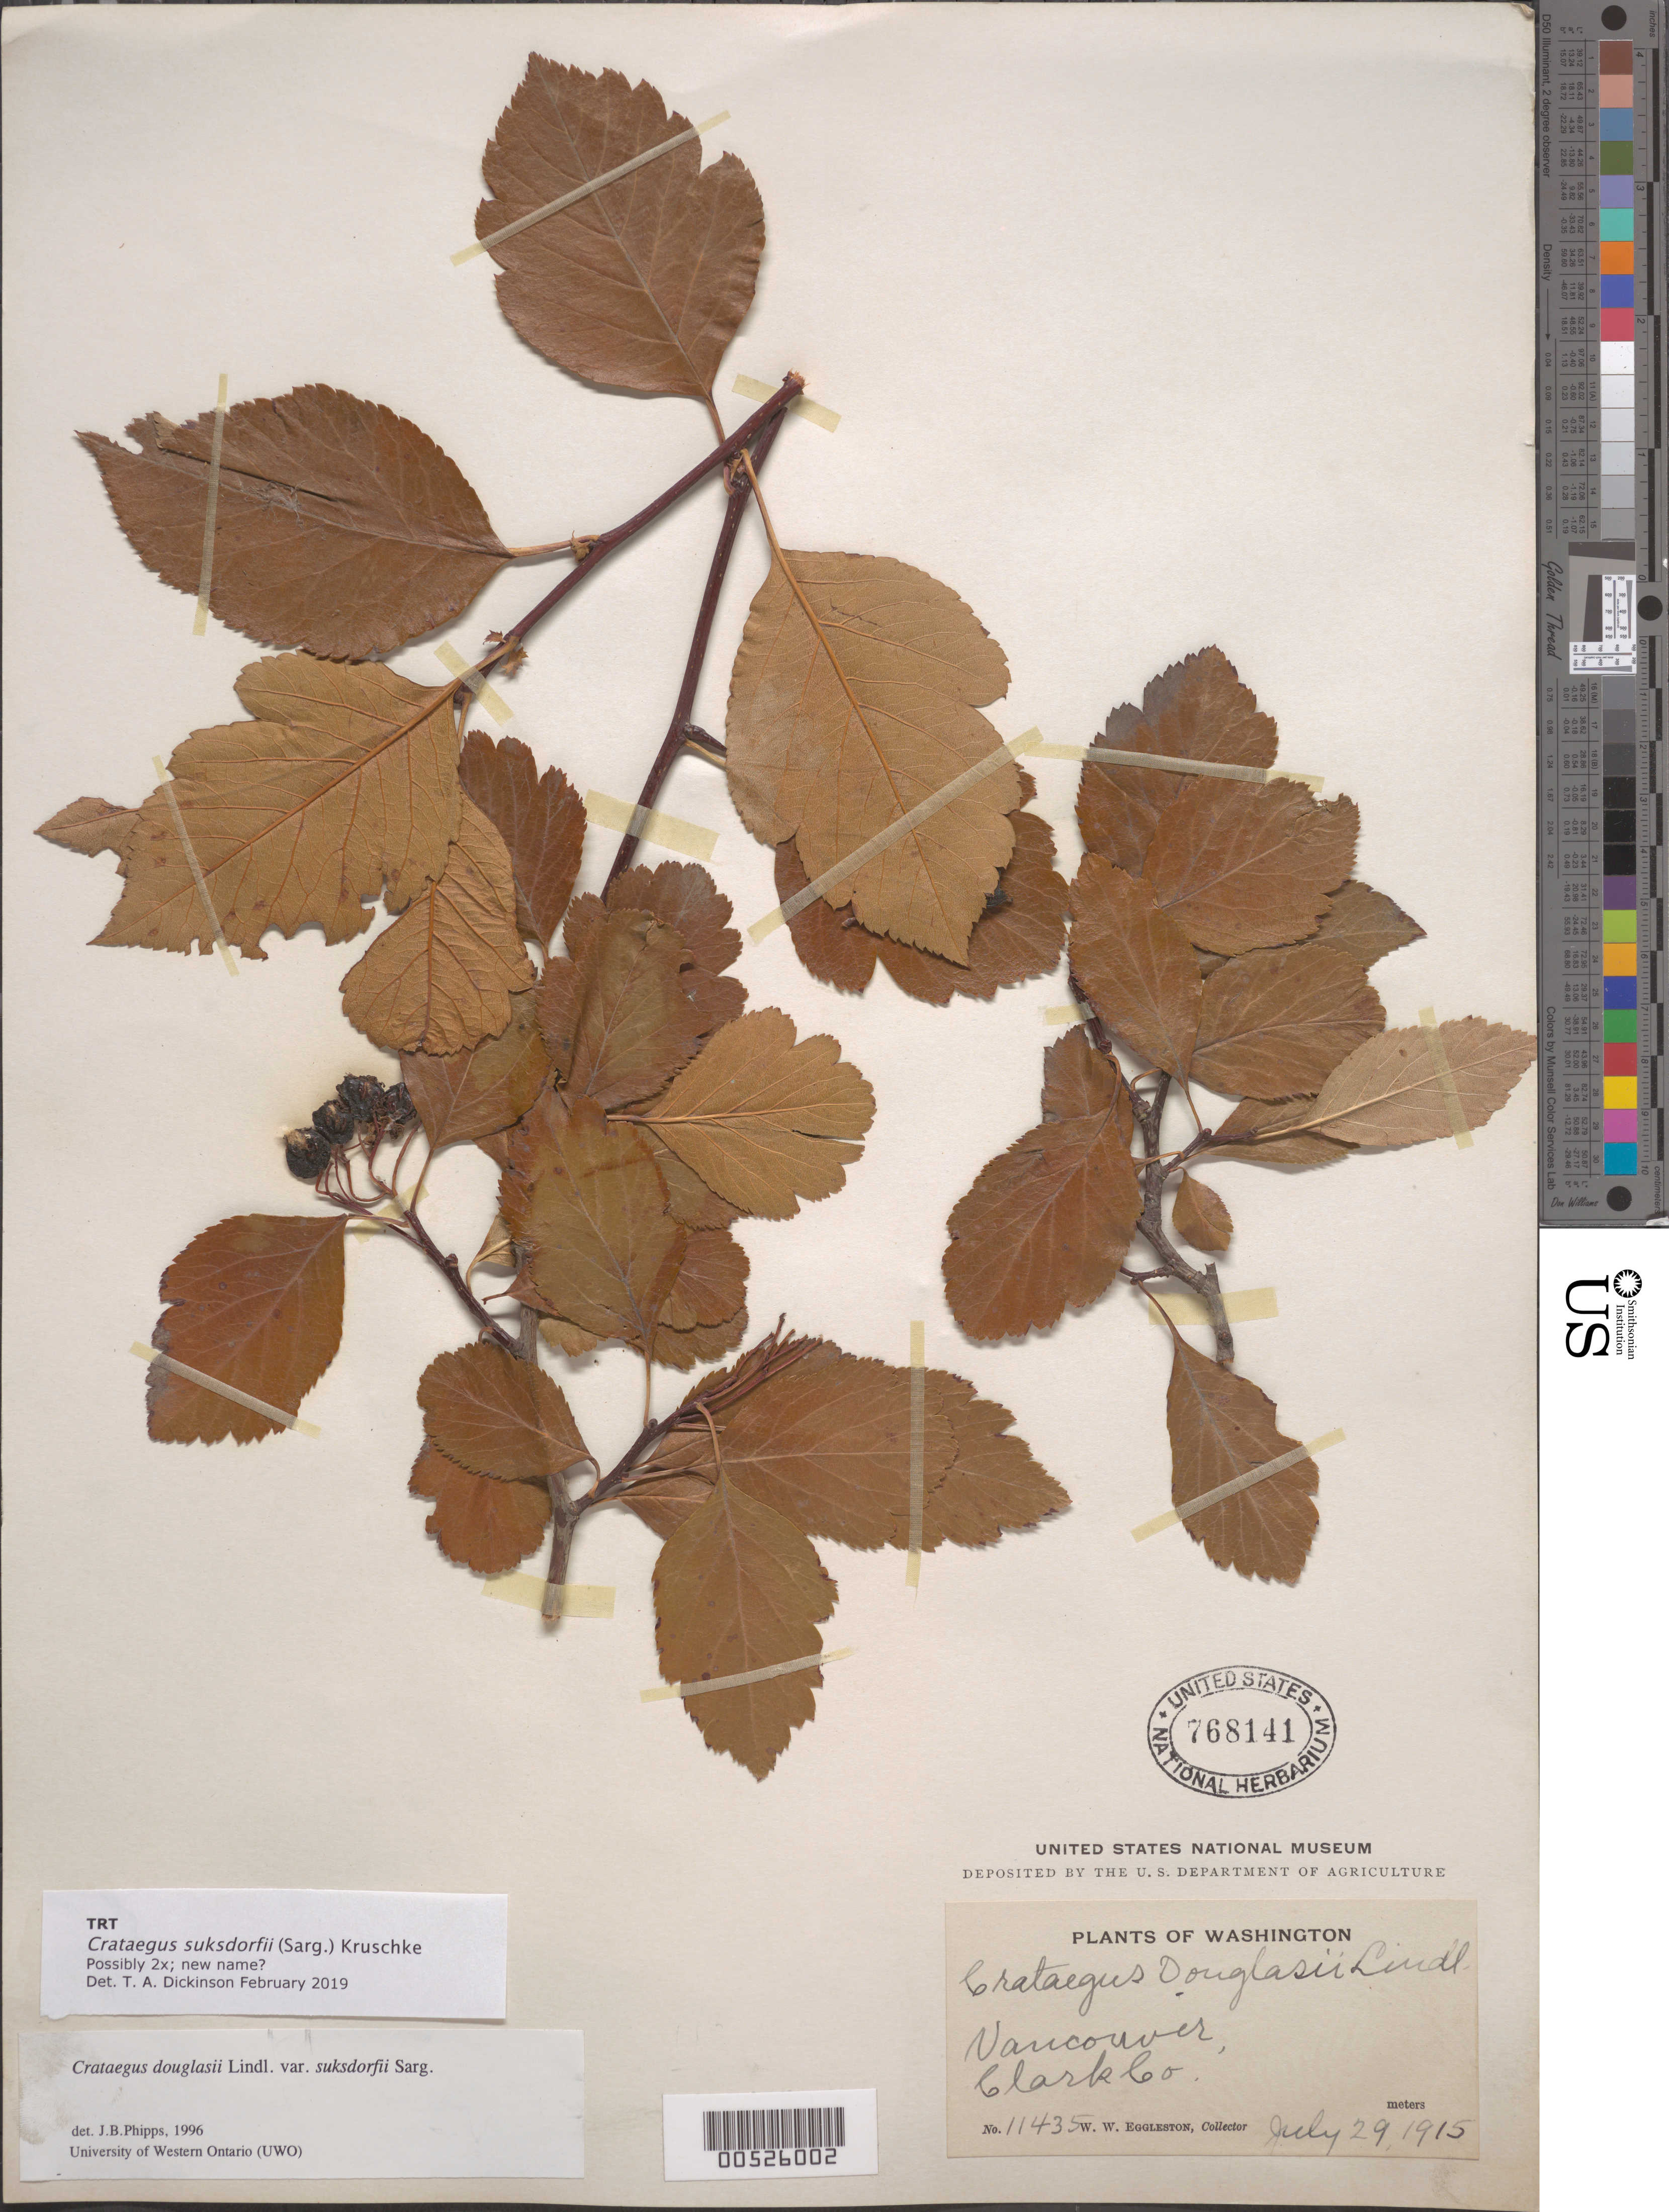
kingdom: Plantae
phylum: Tracheophyta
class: Magnoliopsida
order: Rosales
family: Rosaceae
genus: Crataegus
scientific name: Crataegus suksdorfii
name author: (Sarg.) Kruschke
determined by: Dickinson, Timothy A., Assistant Curator (TRT), University of Toronto (CANADA)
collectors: W. W. Eggleston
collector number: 11435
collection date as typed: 29 Jul 1915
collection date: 1915-07-29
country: United States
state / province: Washington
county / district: Clark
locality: Vancouver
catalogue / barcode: US 768141